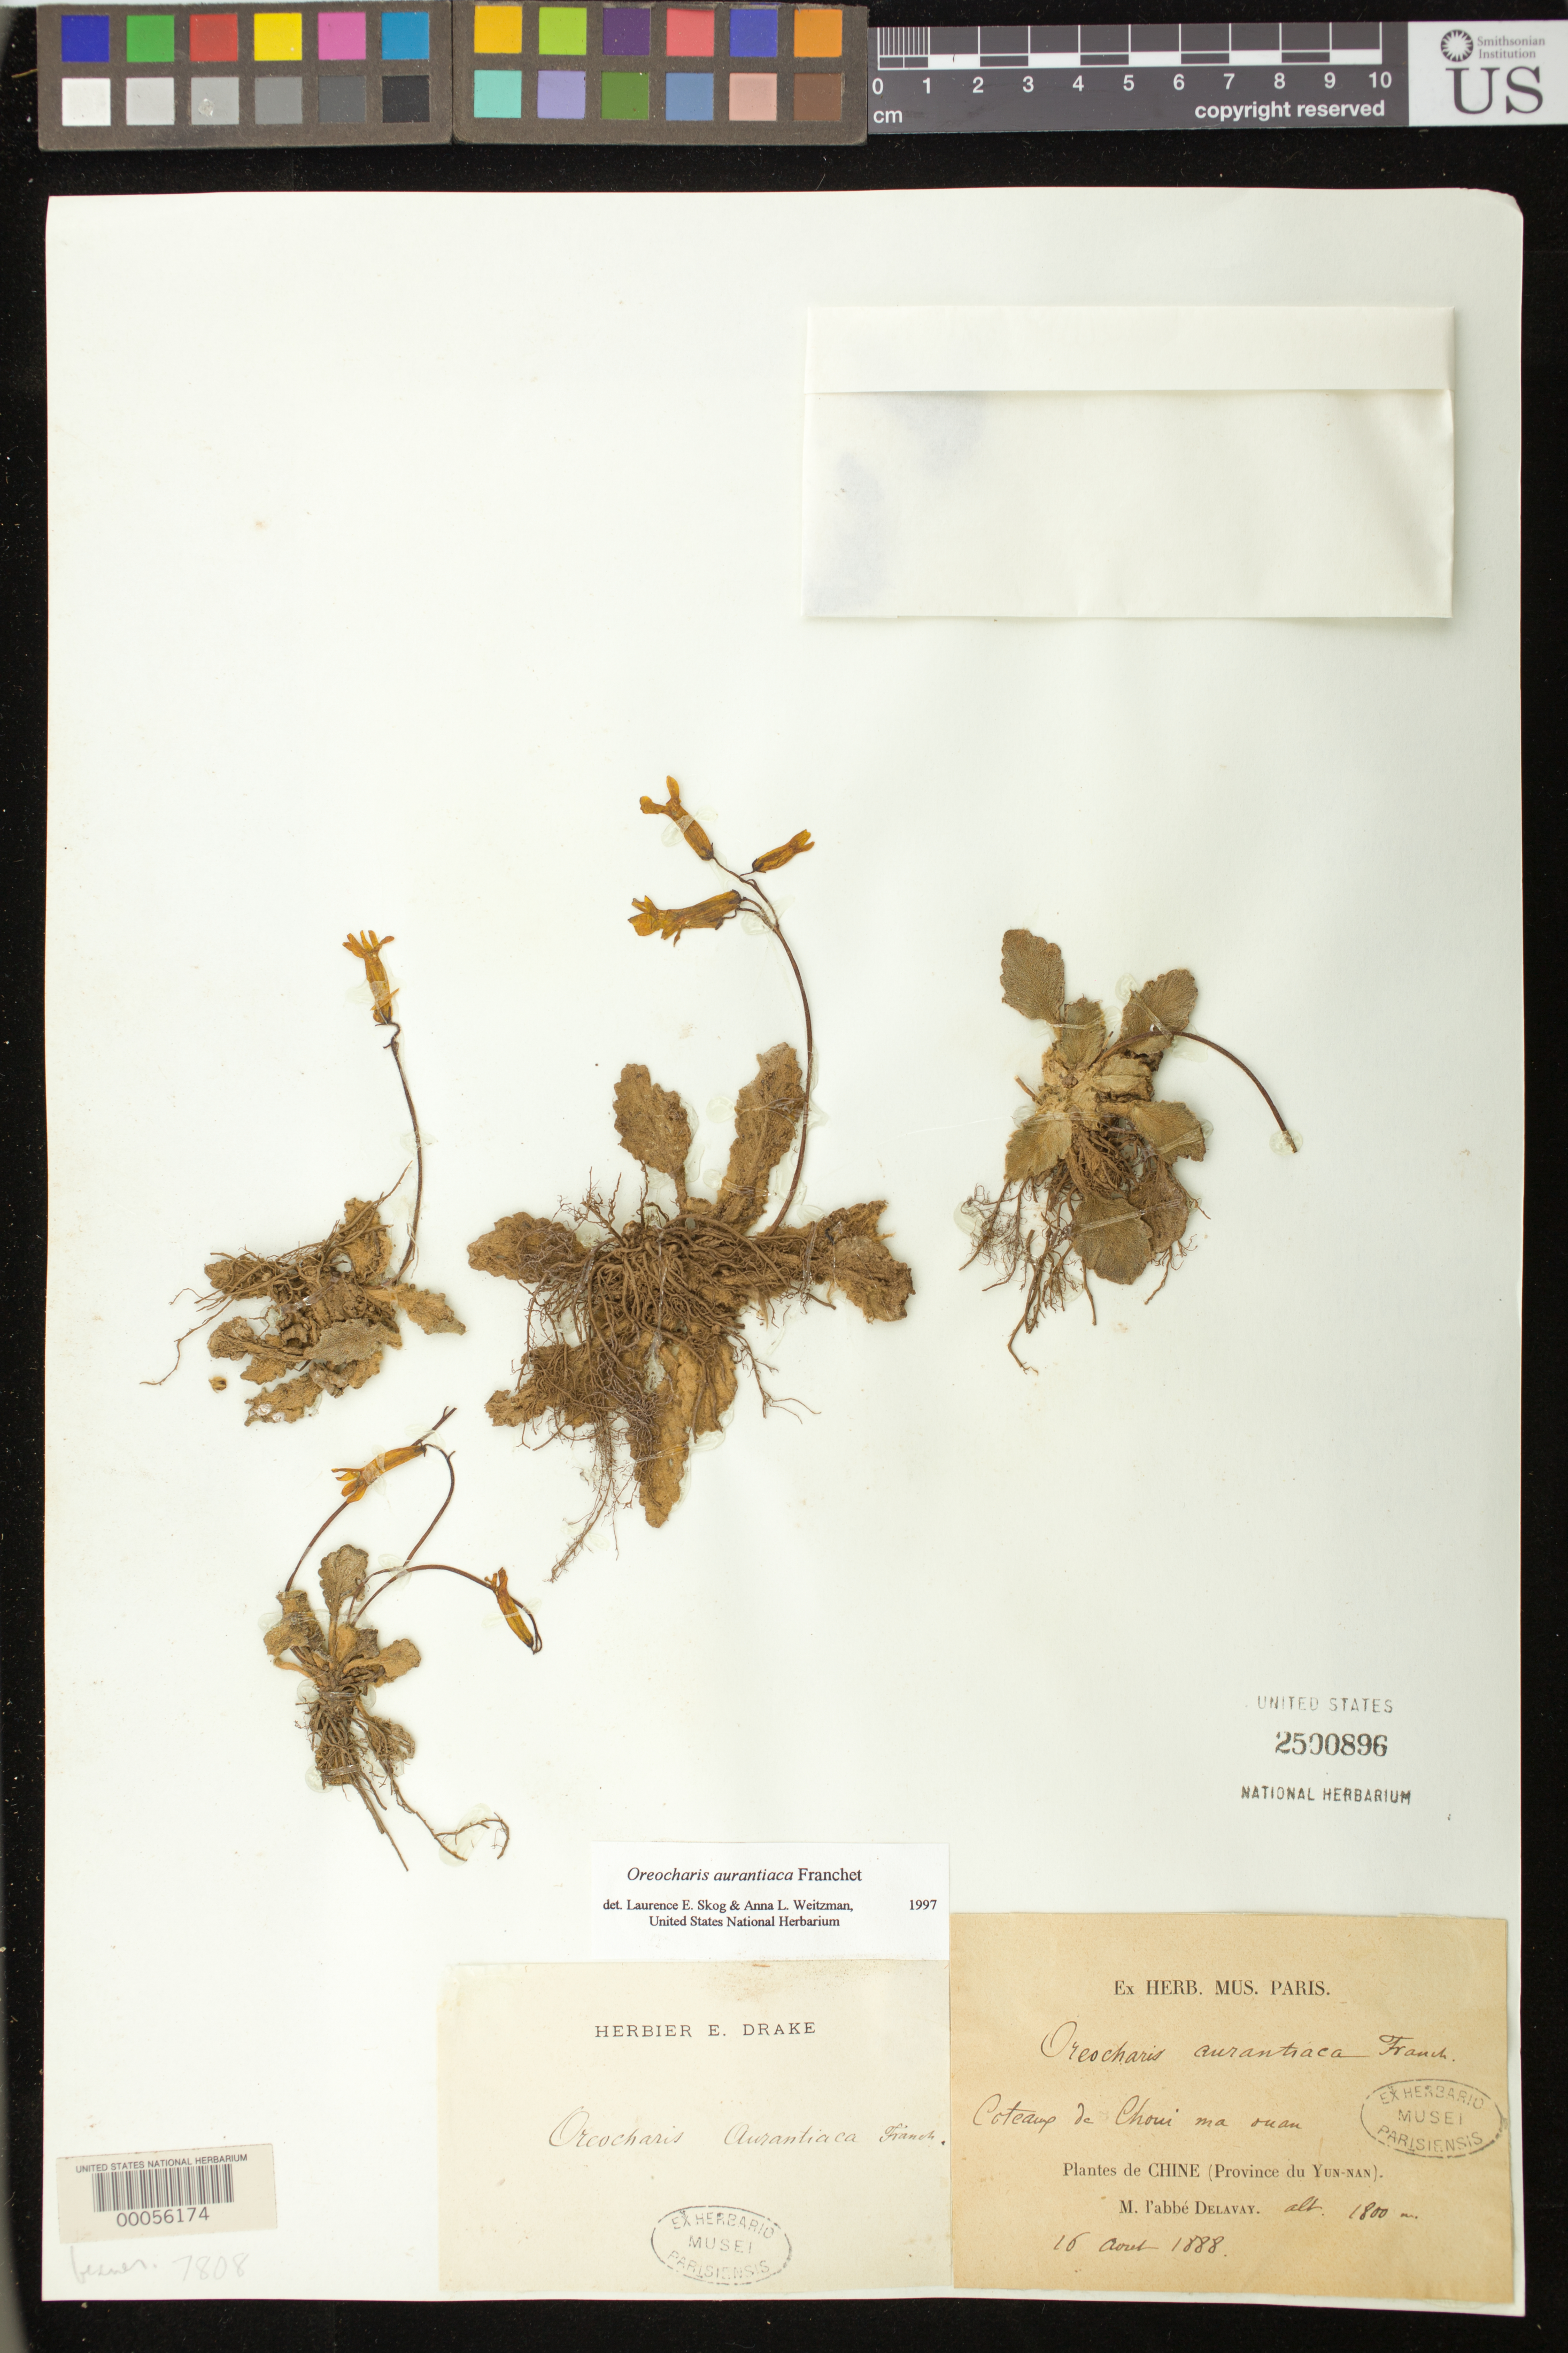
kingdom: Plantae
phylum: Tracheophyta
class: Magnoliopsida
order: Lamiales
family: Gesneriaceae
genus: Oreocharis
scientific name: Oreocharis aurantiaca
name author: Franch.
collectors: P. Delavay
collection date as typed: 16 Aug 1888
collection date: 1888-08-16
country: China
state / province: Yunnan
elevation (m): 1800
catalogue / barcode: US 2500896